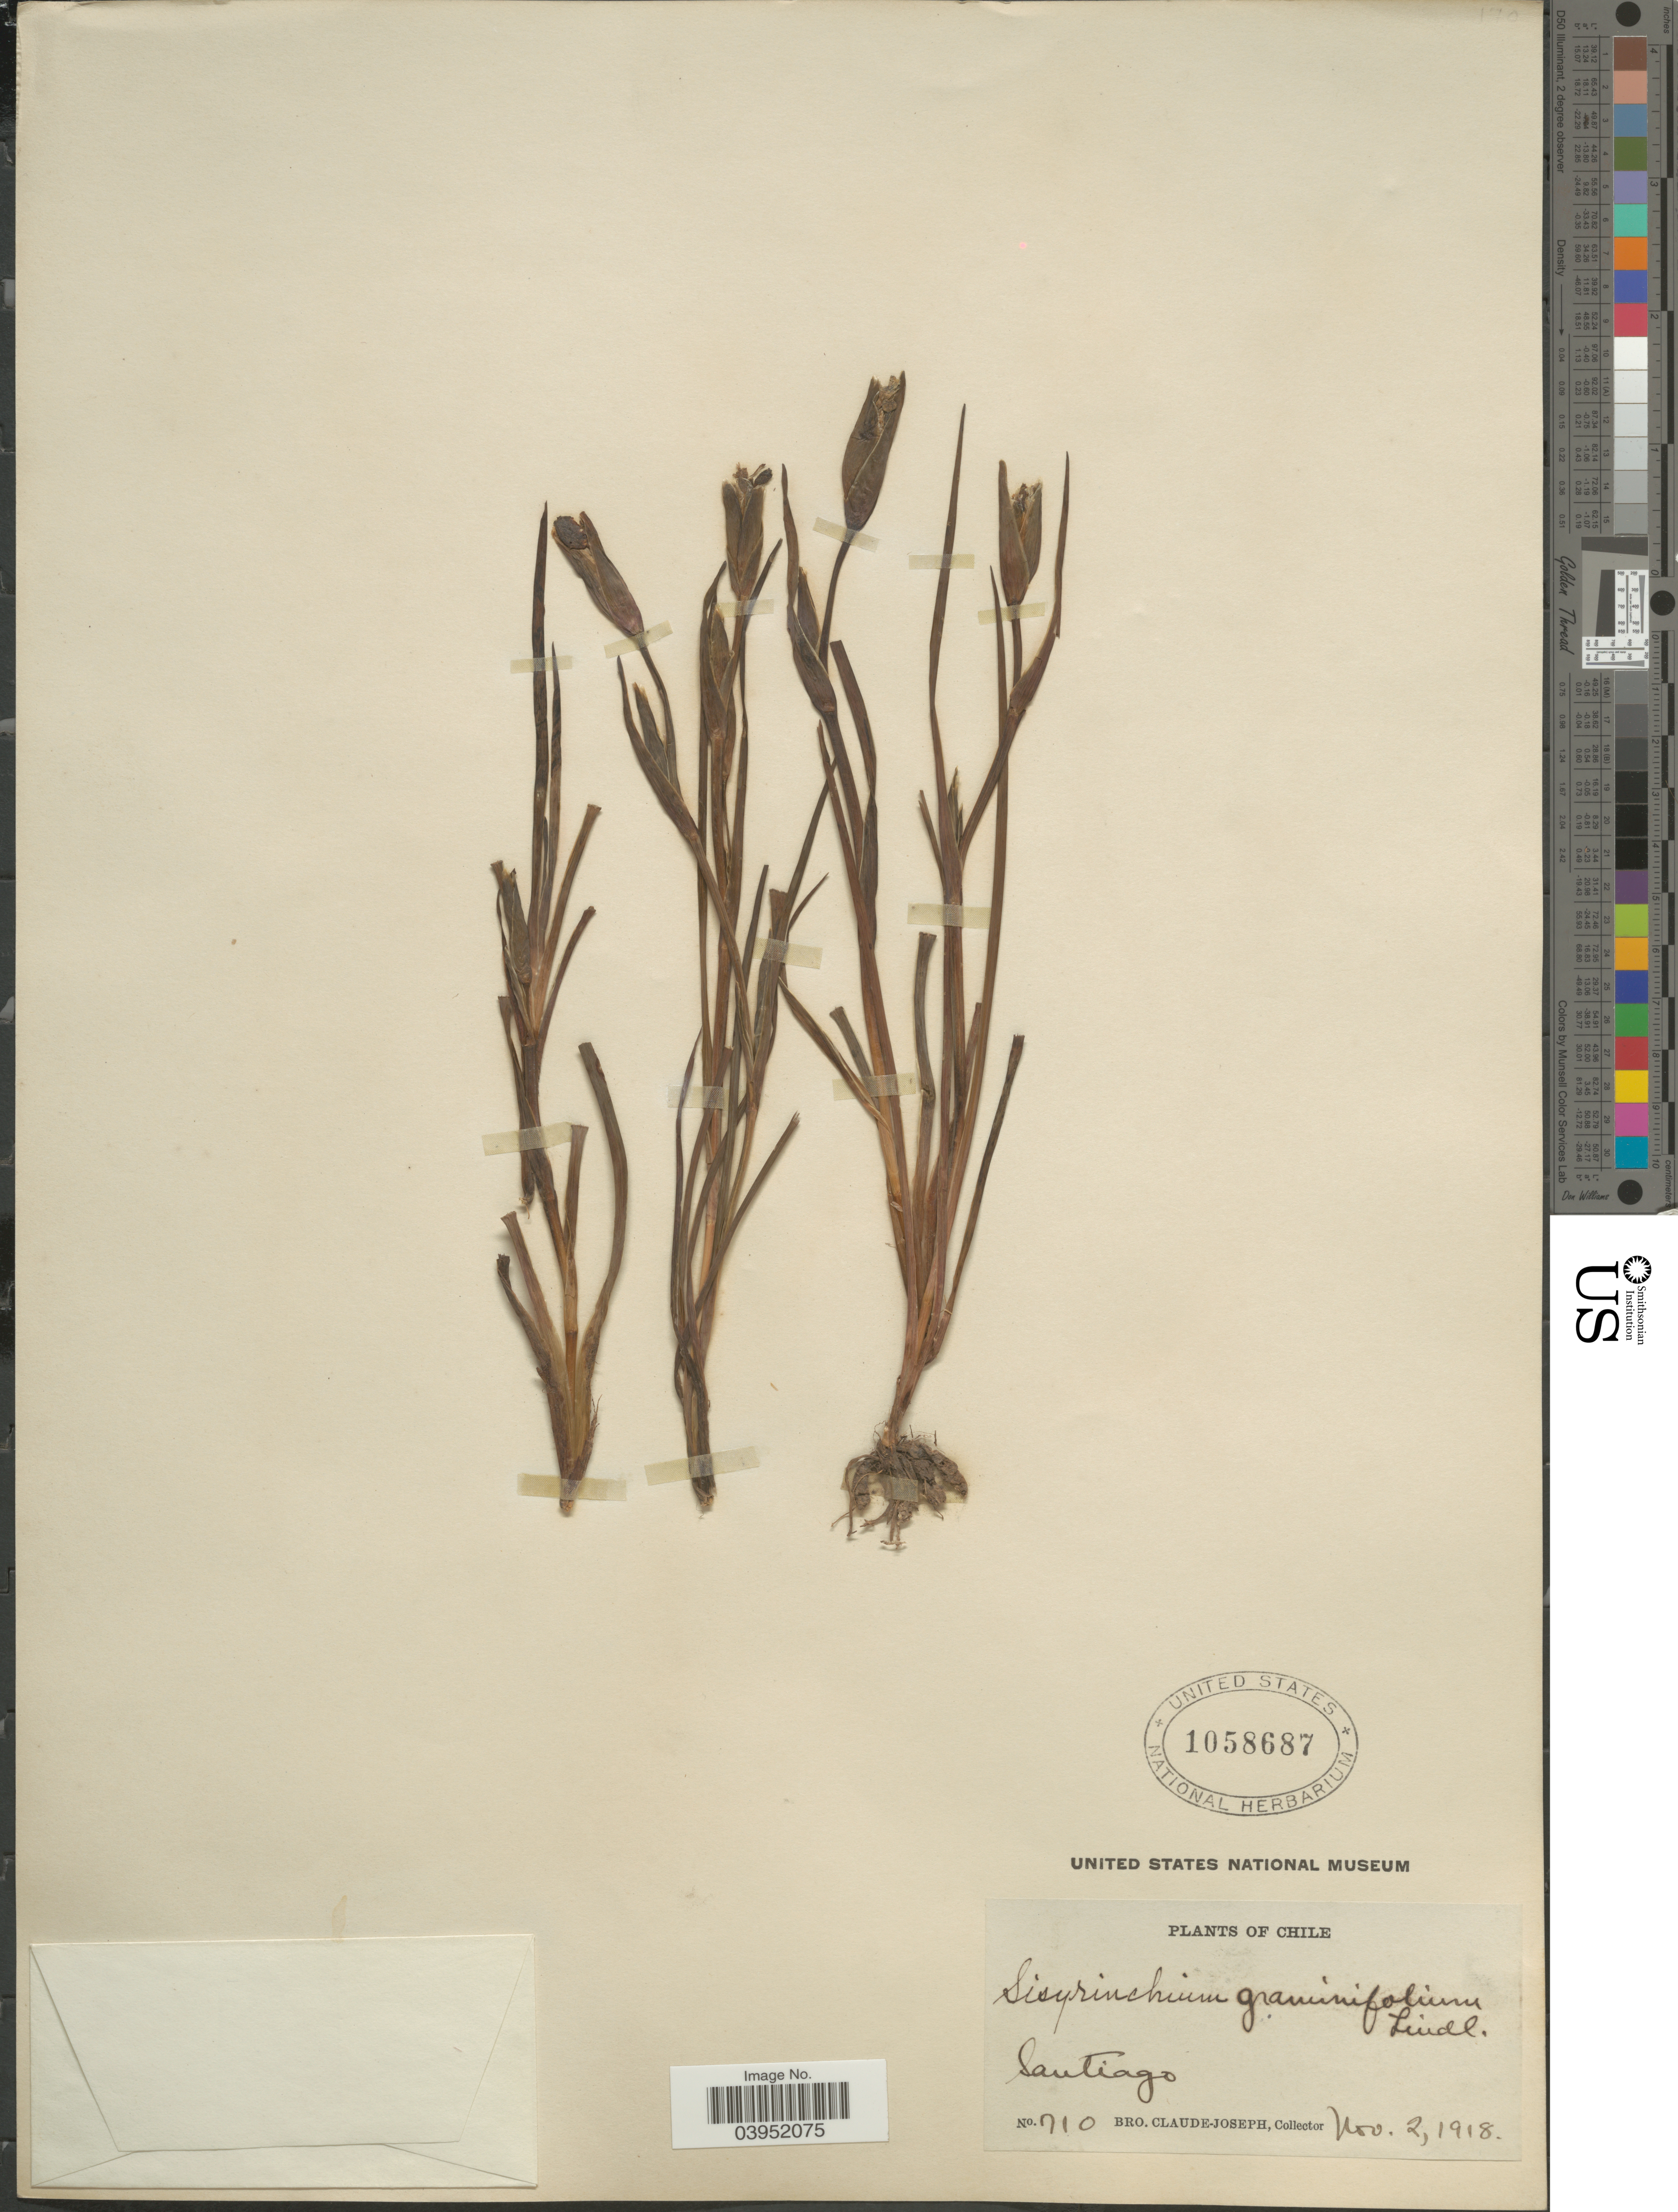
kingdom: Plantae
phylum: Tracheophyta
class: Liliopsida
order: Asparagales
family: Iridaceae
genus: Sisyrinchium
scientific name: Sisyrinchium graminifolium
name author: Lindl.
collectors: Bro. Claude-Joseph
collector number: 710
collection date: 1918-11-02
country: Chile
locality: Santiago.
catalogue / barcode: US 1058687